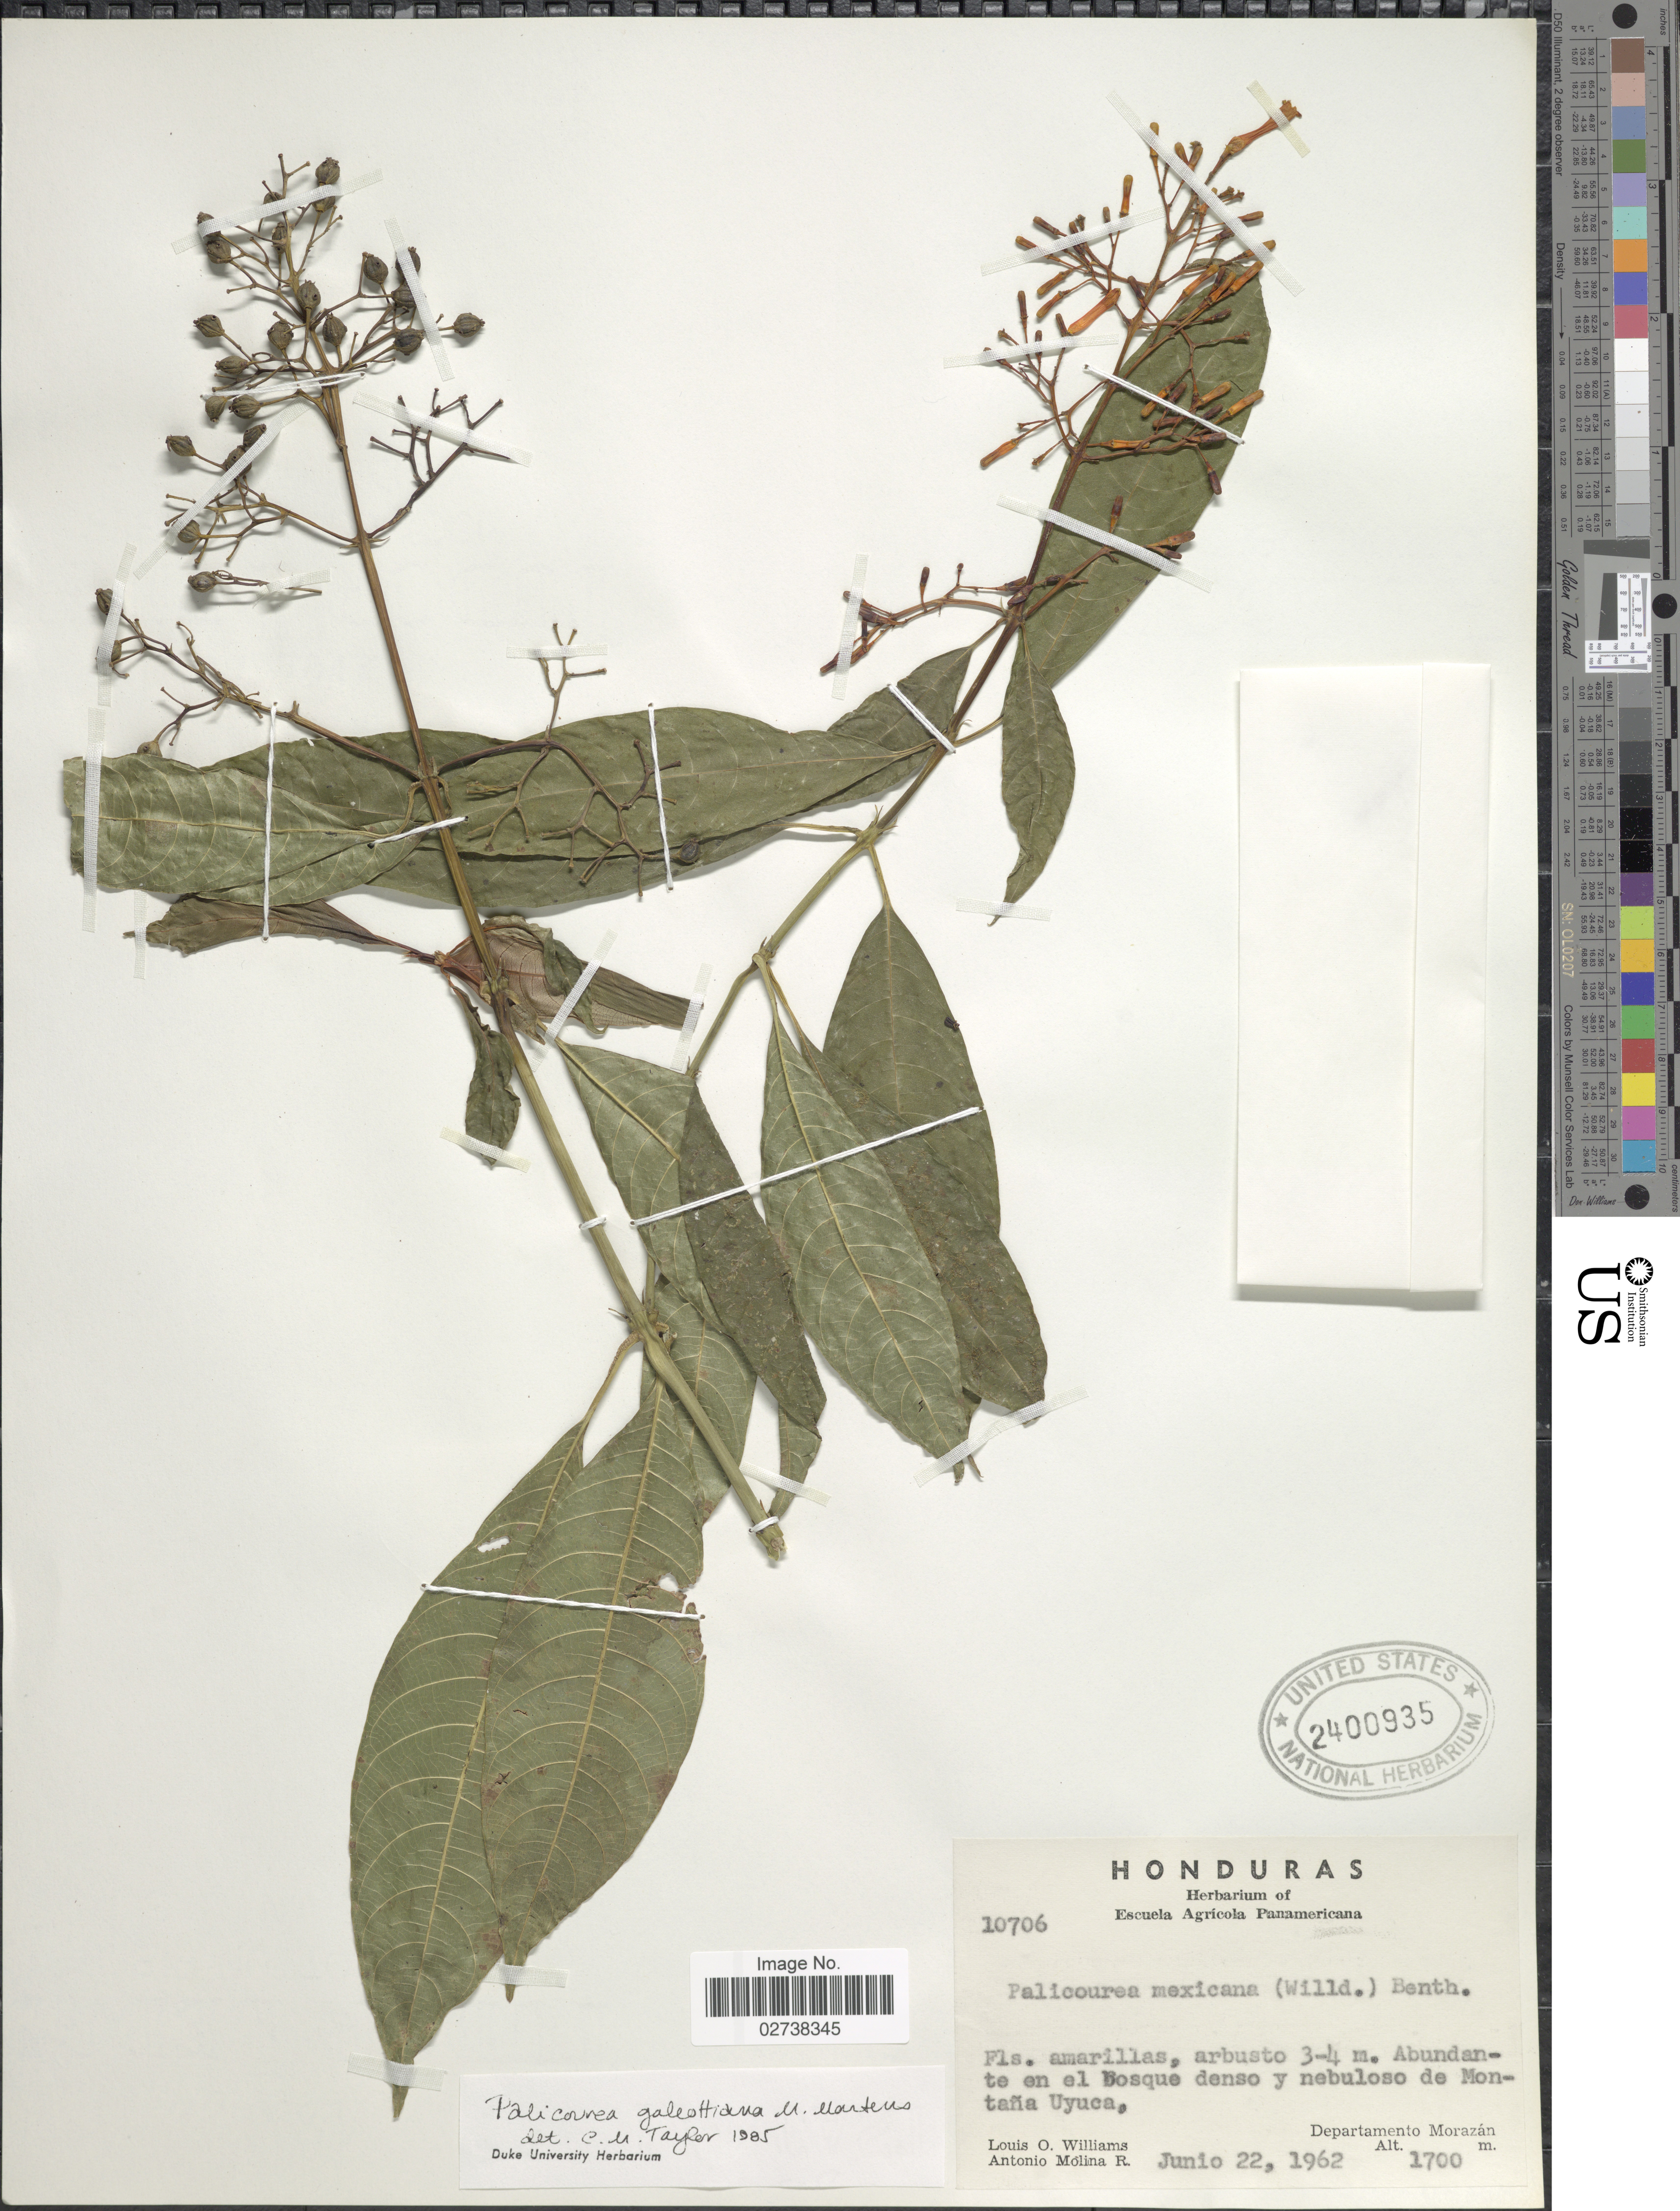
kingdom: Plantae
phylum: Tracheophyta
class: Magnoliopsida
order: Gentianales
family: Rubiaceae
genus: Palicourea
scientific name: Palicourea galeottiana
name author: M. Martens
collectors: L. O. Williams & A. Molina R.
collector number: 10706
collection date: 1962-06-22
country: Honduras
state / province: Fco. Morazán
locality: En el Bosque denso y nebuloso de Montana Uyuca, Departamento Morazan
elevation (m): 1700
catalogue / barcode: US 2400935